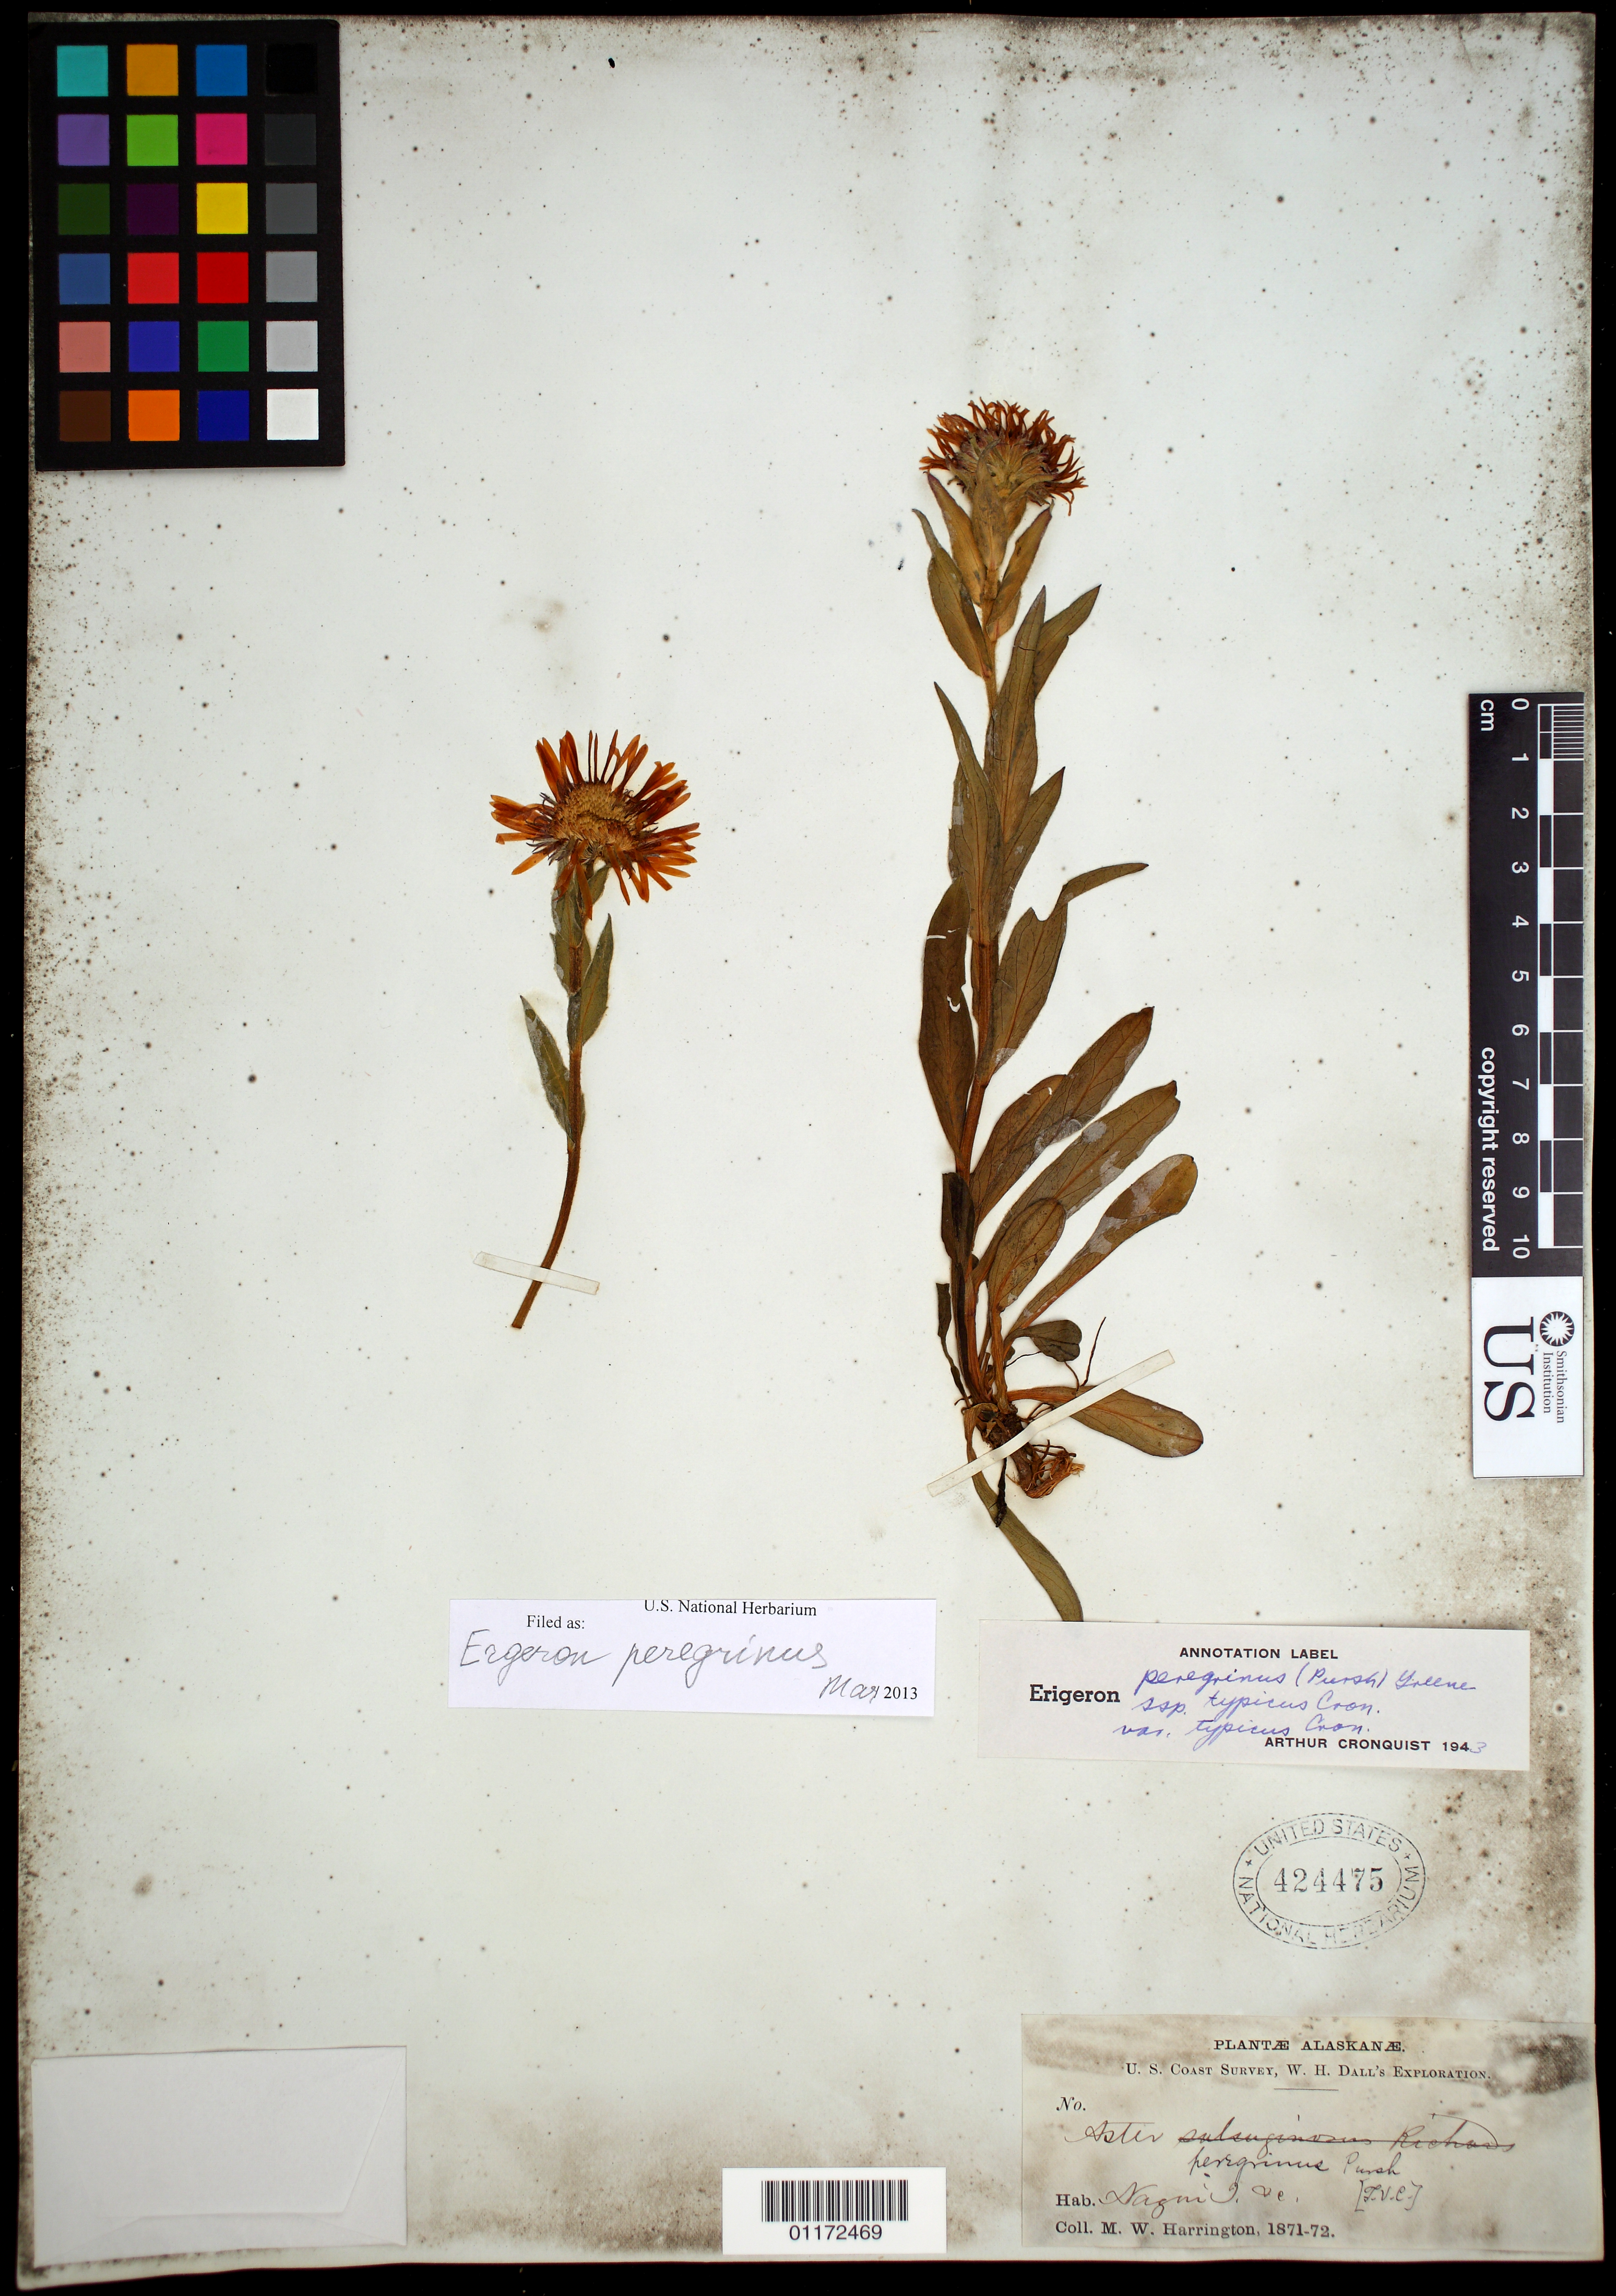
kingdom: Plantae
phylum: Tracheophyta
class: Magnoliopsida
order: Asterales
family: Asteraceae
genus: Erigeron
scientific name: Erigeron peregrinus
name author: (Banks ex Pursh) Greene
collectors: M. W. Harrington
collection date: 1871/1872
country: United States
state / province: Alaska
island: Nagai Island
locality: Nagai Island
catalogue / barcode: US 424475